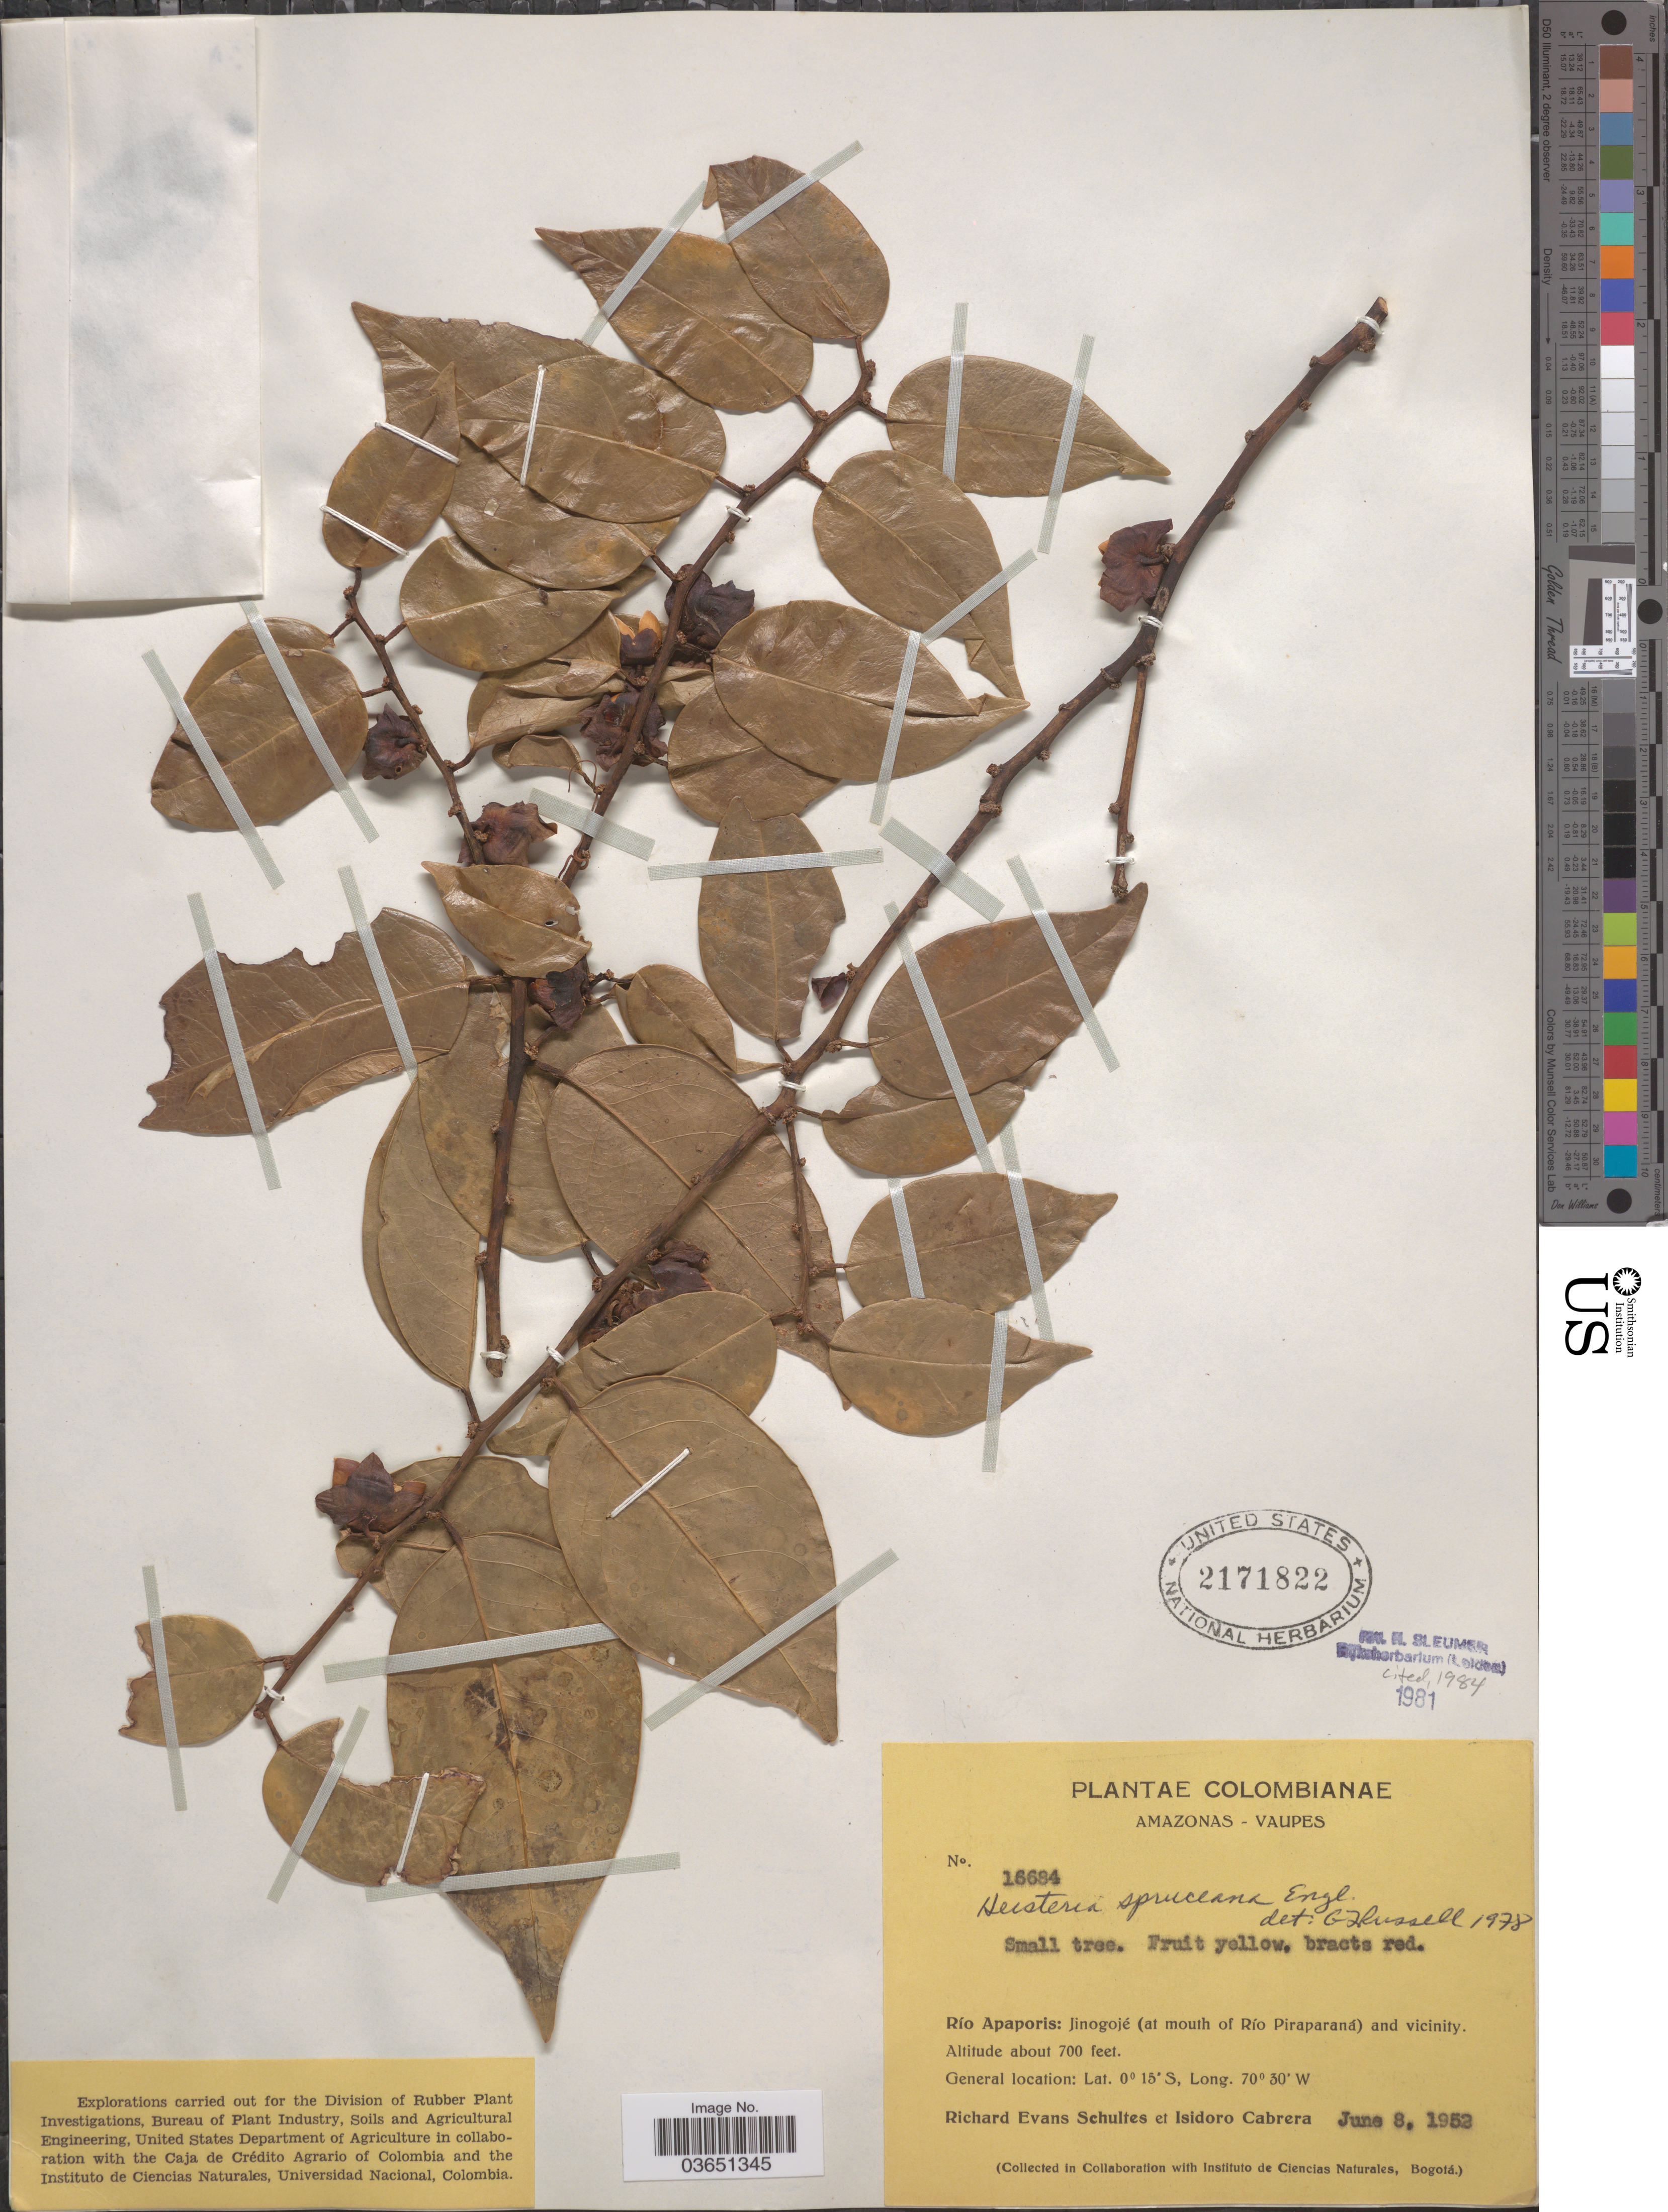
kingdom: Plantae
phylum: Tracheophyta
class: Magnoliopsida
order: Santalales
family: Erythropalaceae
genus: Heisteria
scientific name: Heisteria spruceana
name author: Engl.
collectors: R. E. Schultes & I. Cabrera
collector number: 16684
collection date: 1952-06-08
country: Colombia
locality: Amazonas-Vaupes. Río Apaporis: Jinogojé (at mouth of Río Piraparaná) and vicinity.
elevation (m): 213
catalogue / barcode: US 2171822